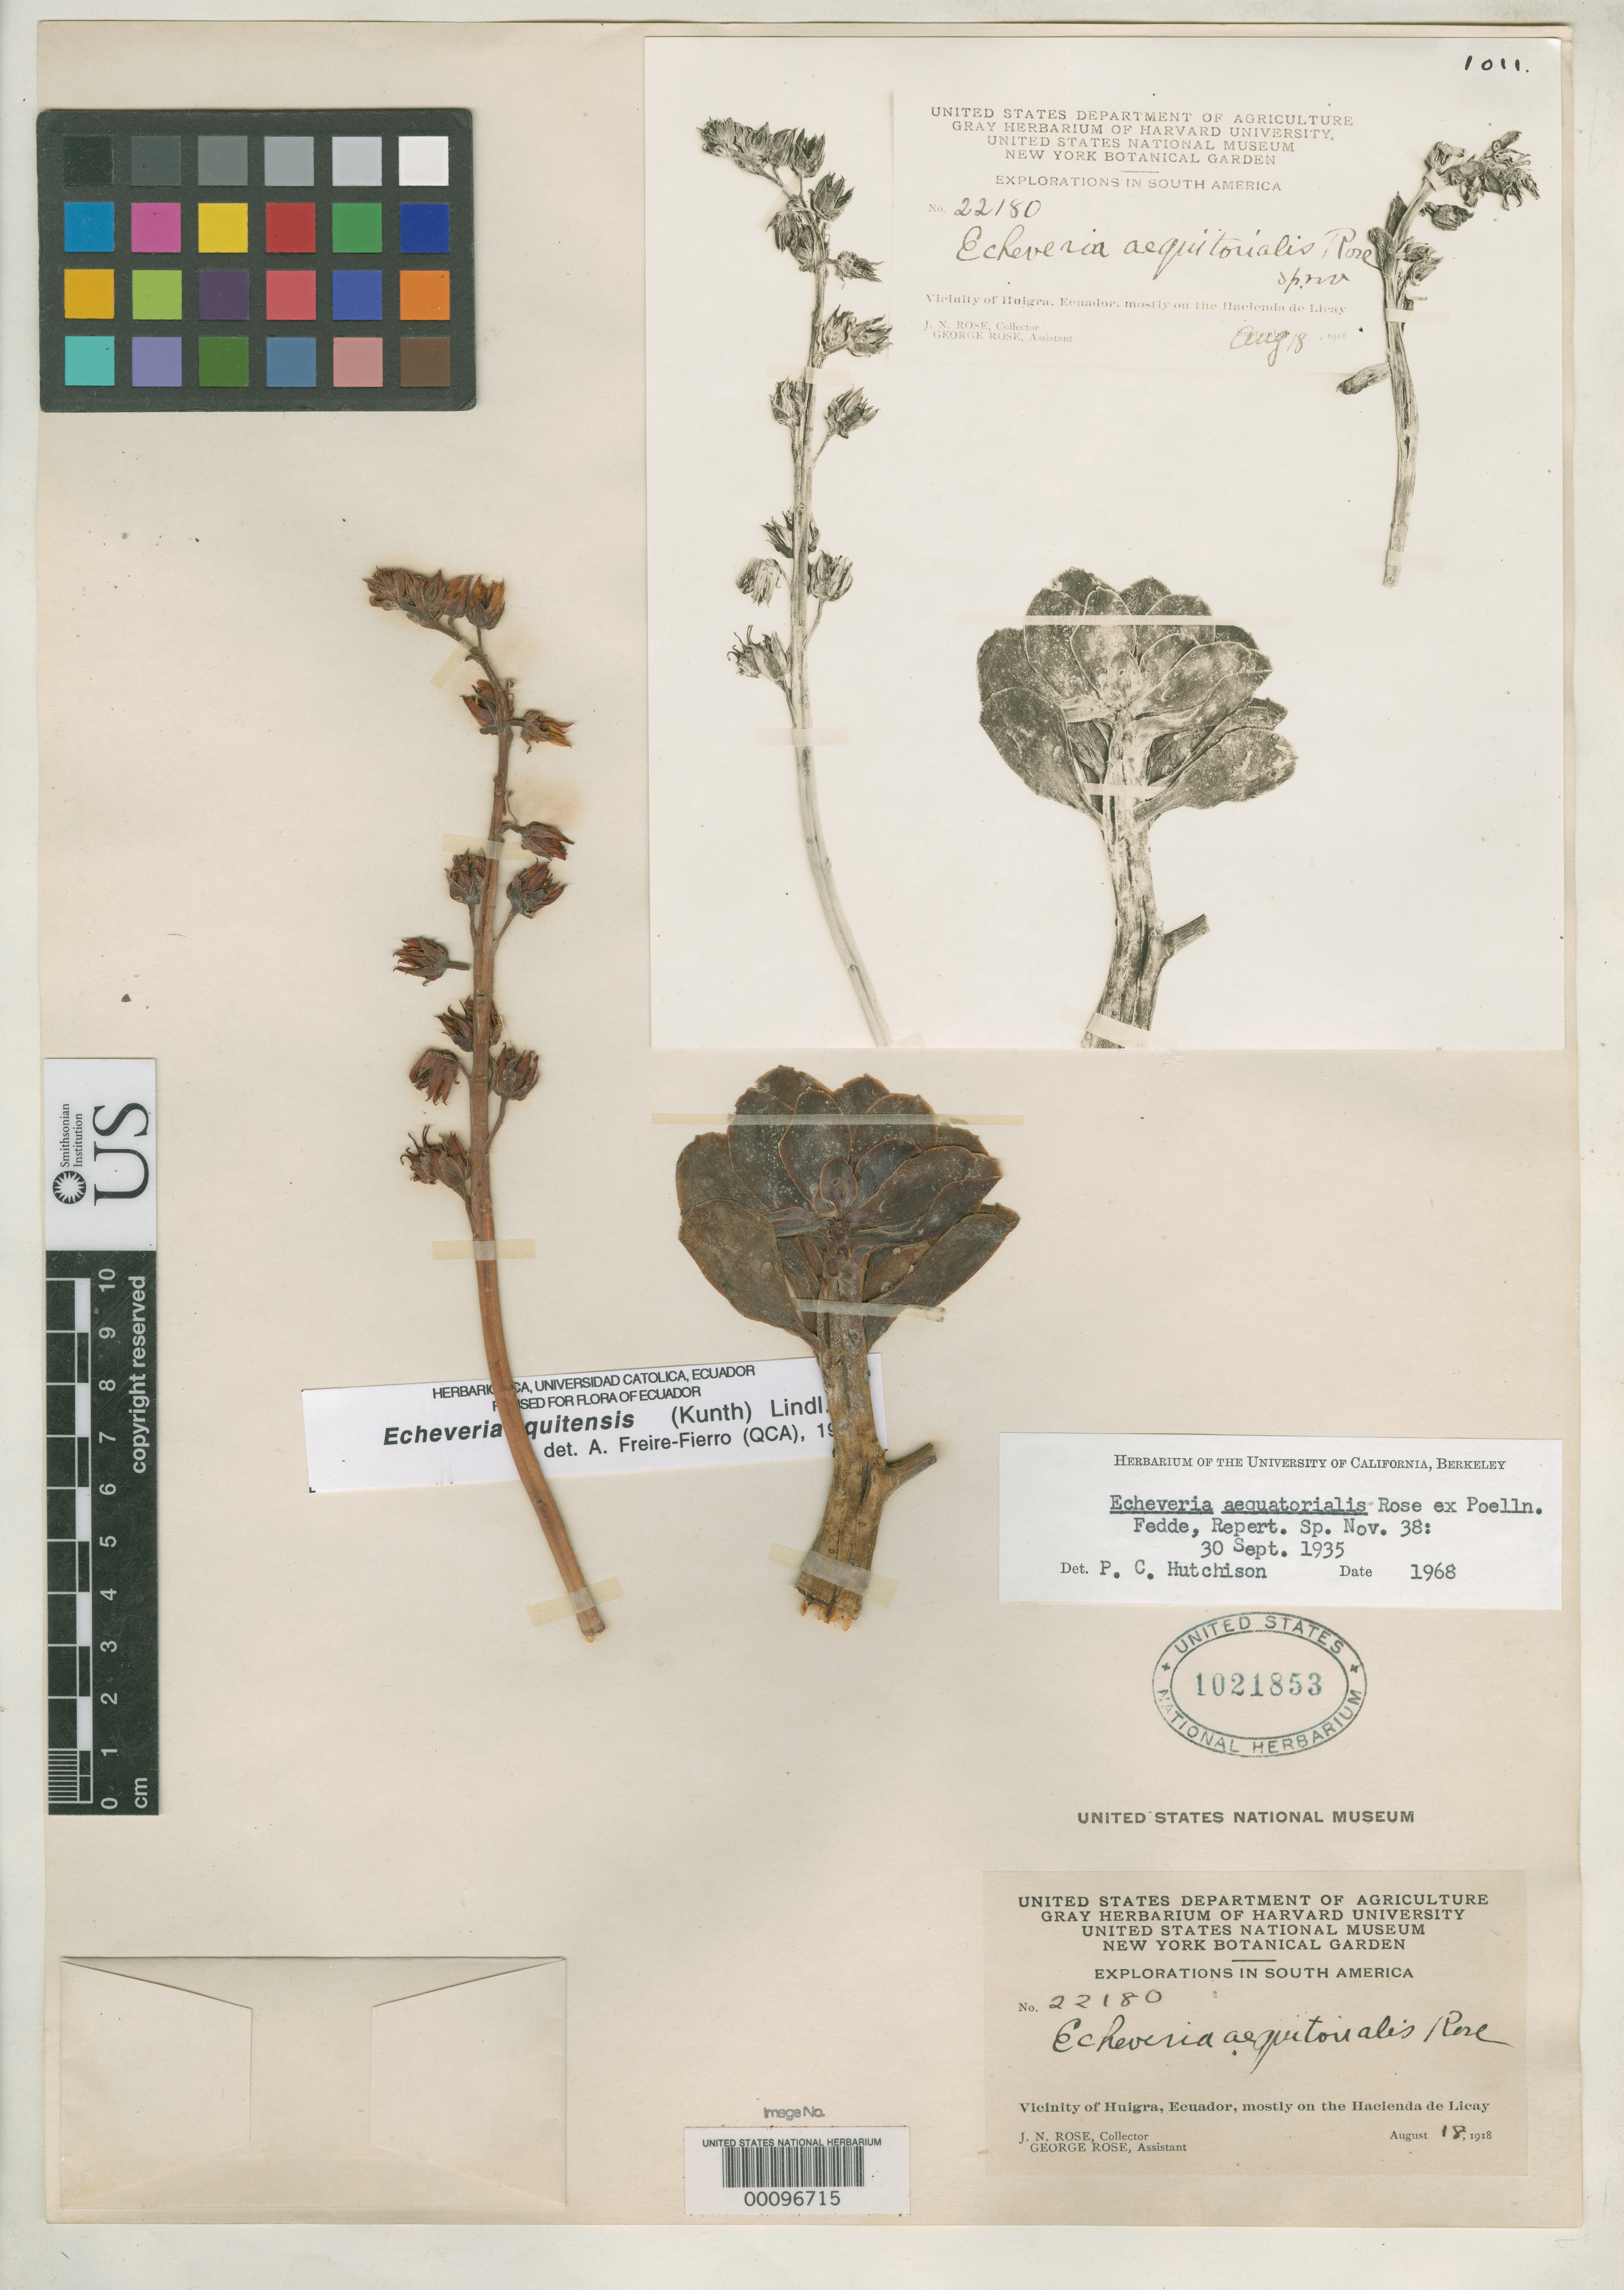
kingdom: Plantae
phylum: Tracheophyta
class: Magnoliopsida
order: Saxifragales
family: Crassulaceae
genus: Echeveria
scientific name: Echeveria aequatorialis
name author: Rose ex Poelln.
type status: Holotype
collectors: J. N. Rose & G. Rose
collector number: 22180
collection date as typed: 18 Aug 1918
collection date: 1918-08-18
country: Ecuador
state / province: Chimborazo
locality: Mostly on Hacienda de Licay, vicinity of Huigra.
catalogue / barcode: US 1021853